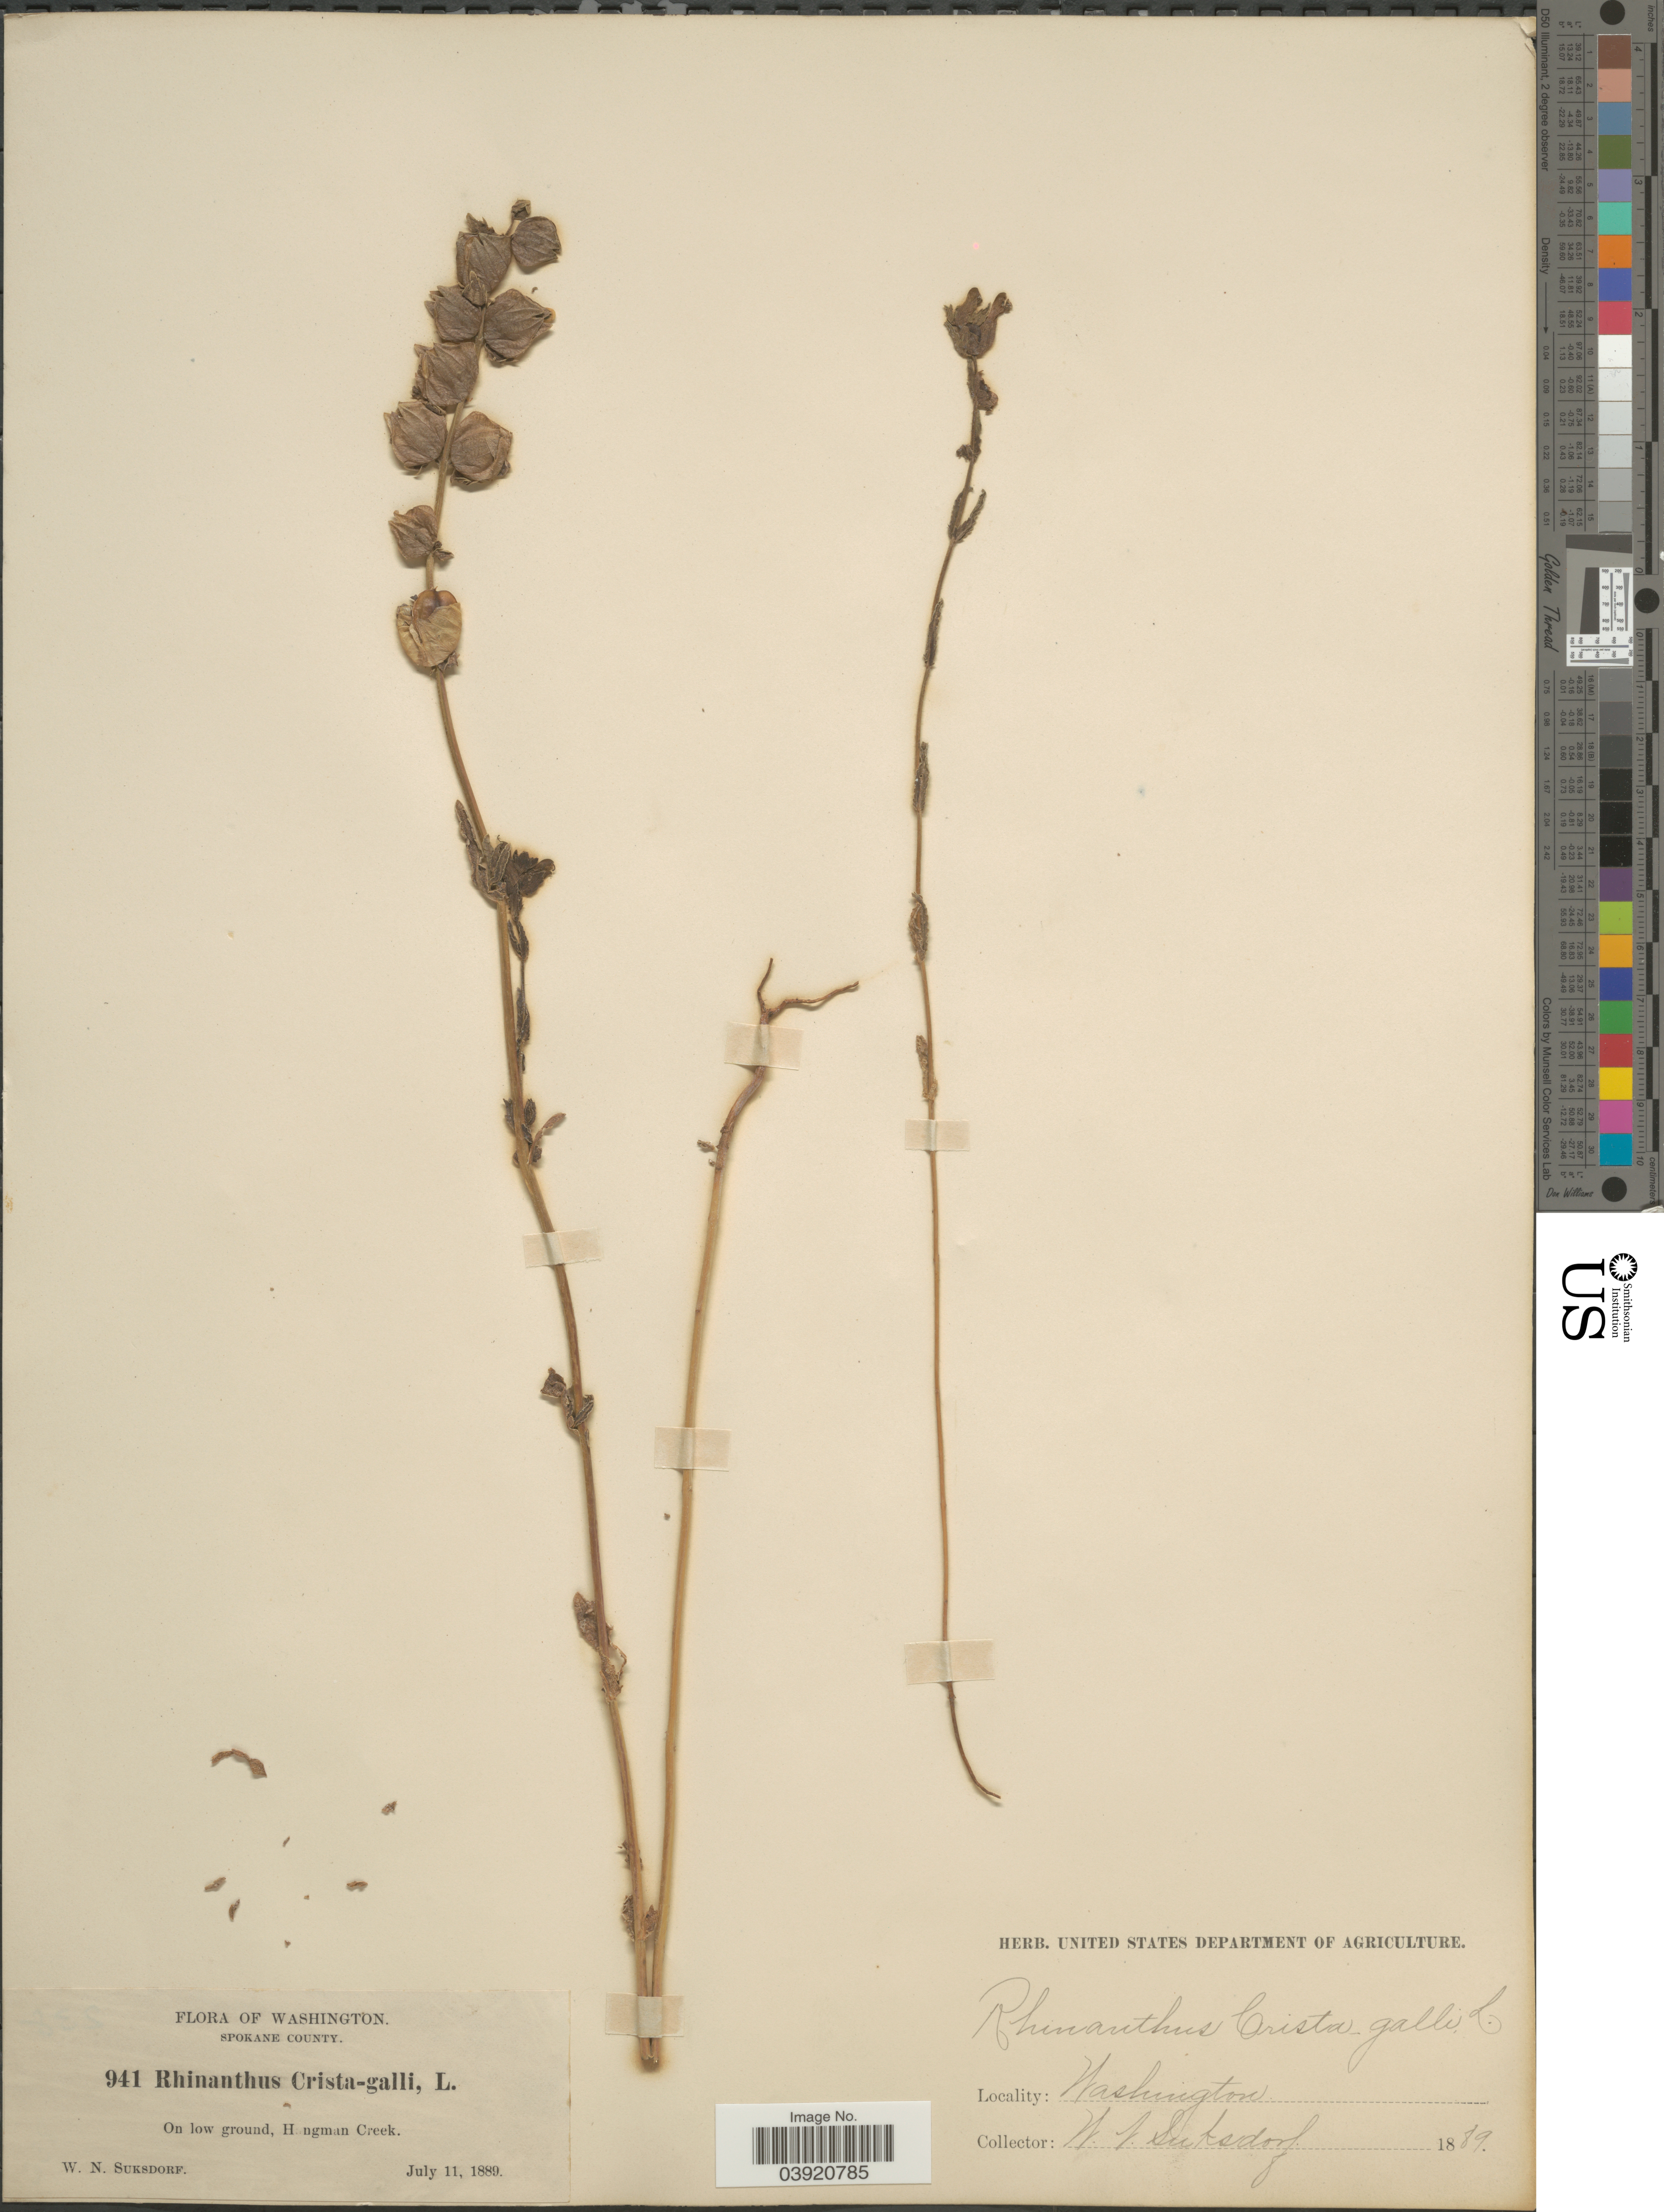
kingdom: Plantae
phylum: Tracheophyta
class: Magnoliopsida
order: Lamiales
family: Orobanchaceae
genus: Rhinanthus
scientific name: Rhinanthus crista-galli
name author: L.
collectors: W. N. Suksdorf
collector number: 941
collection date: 1889-07-11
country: United States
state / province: Washington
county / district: Spokane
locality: Spokane County. Hangman Creek.